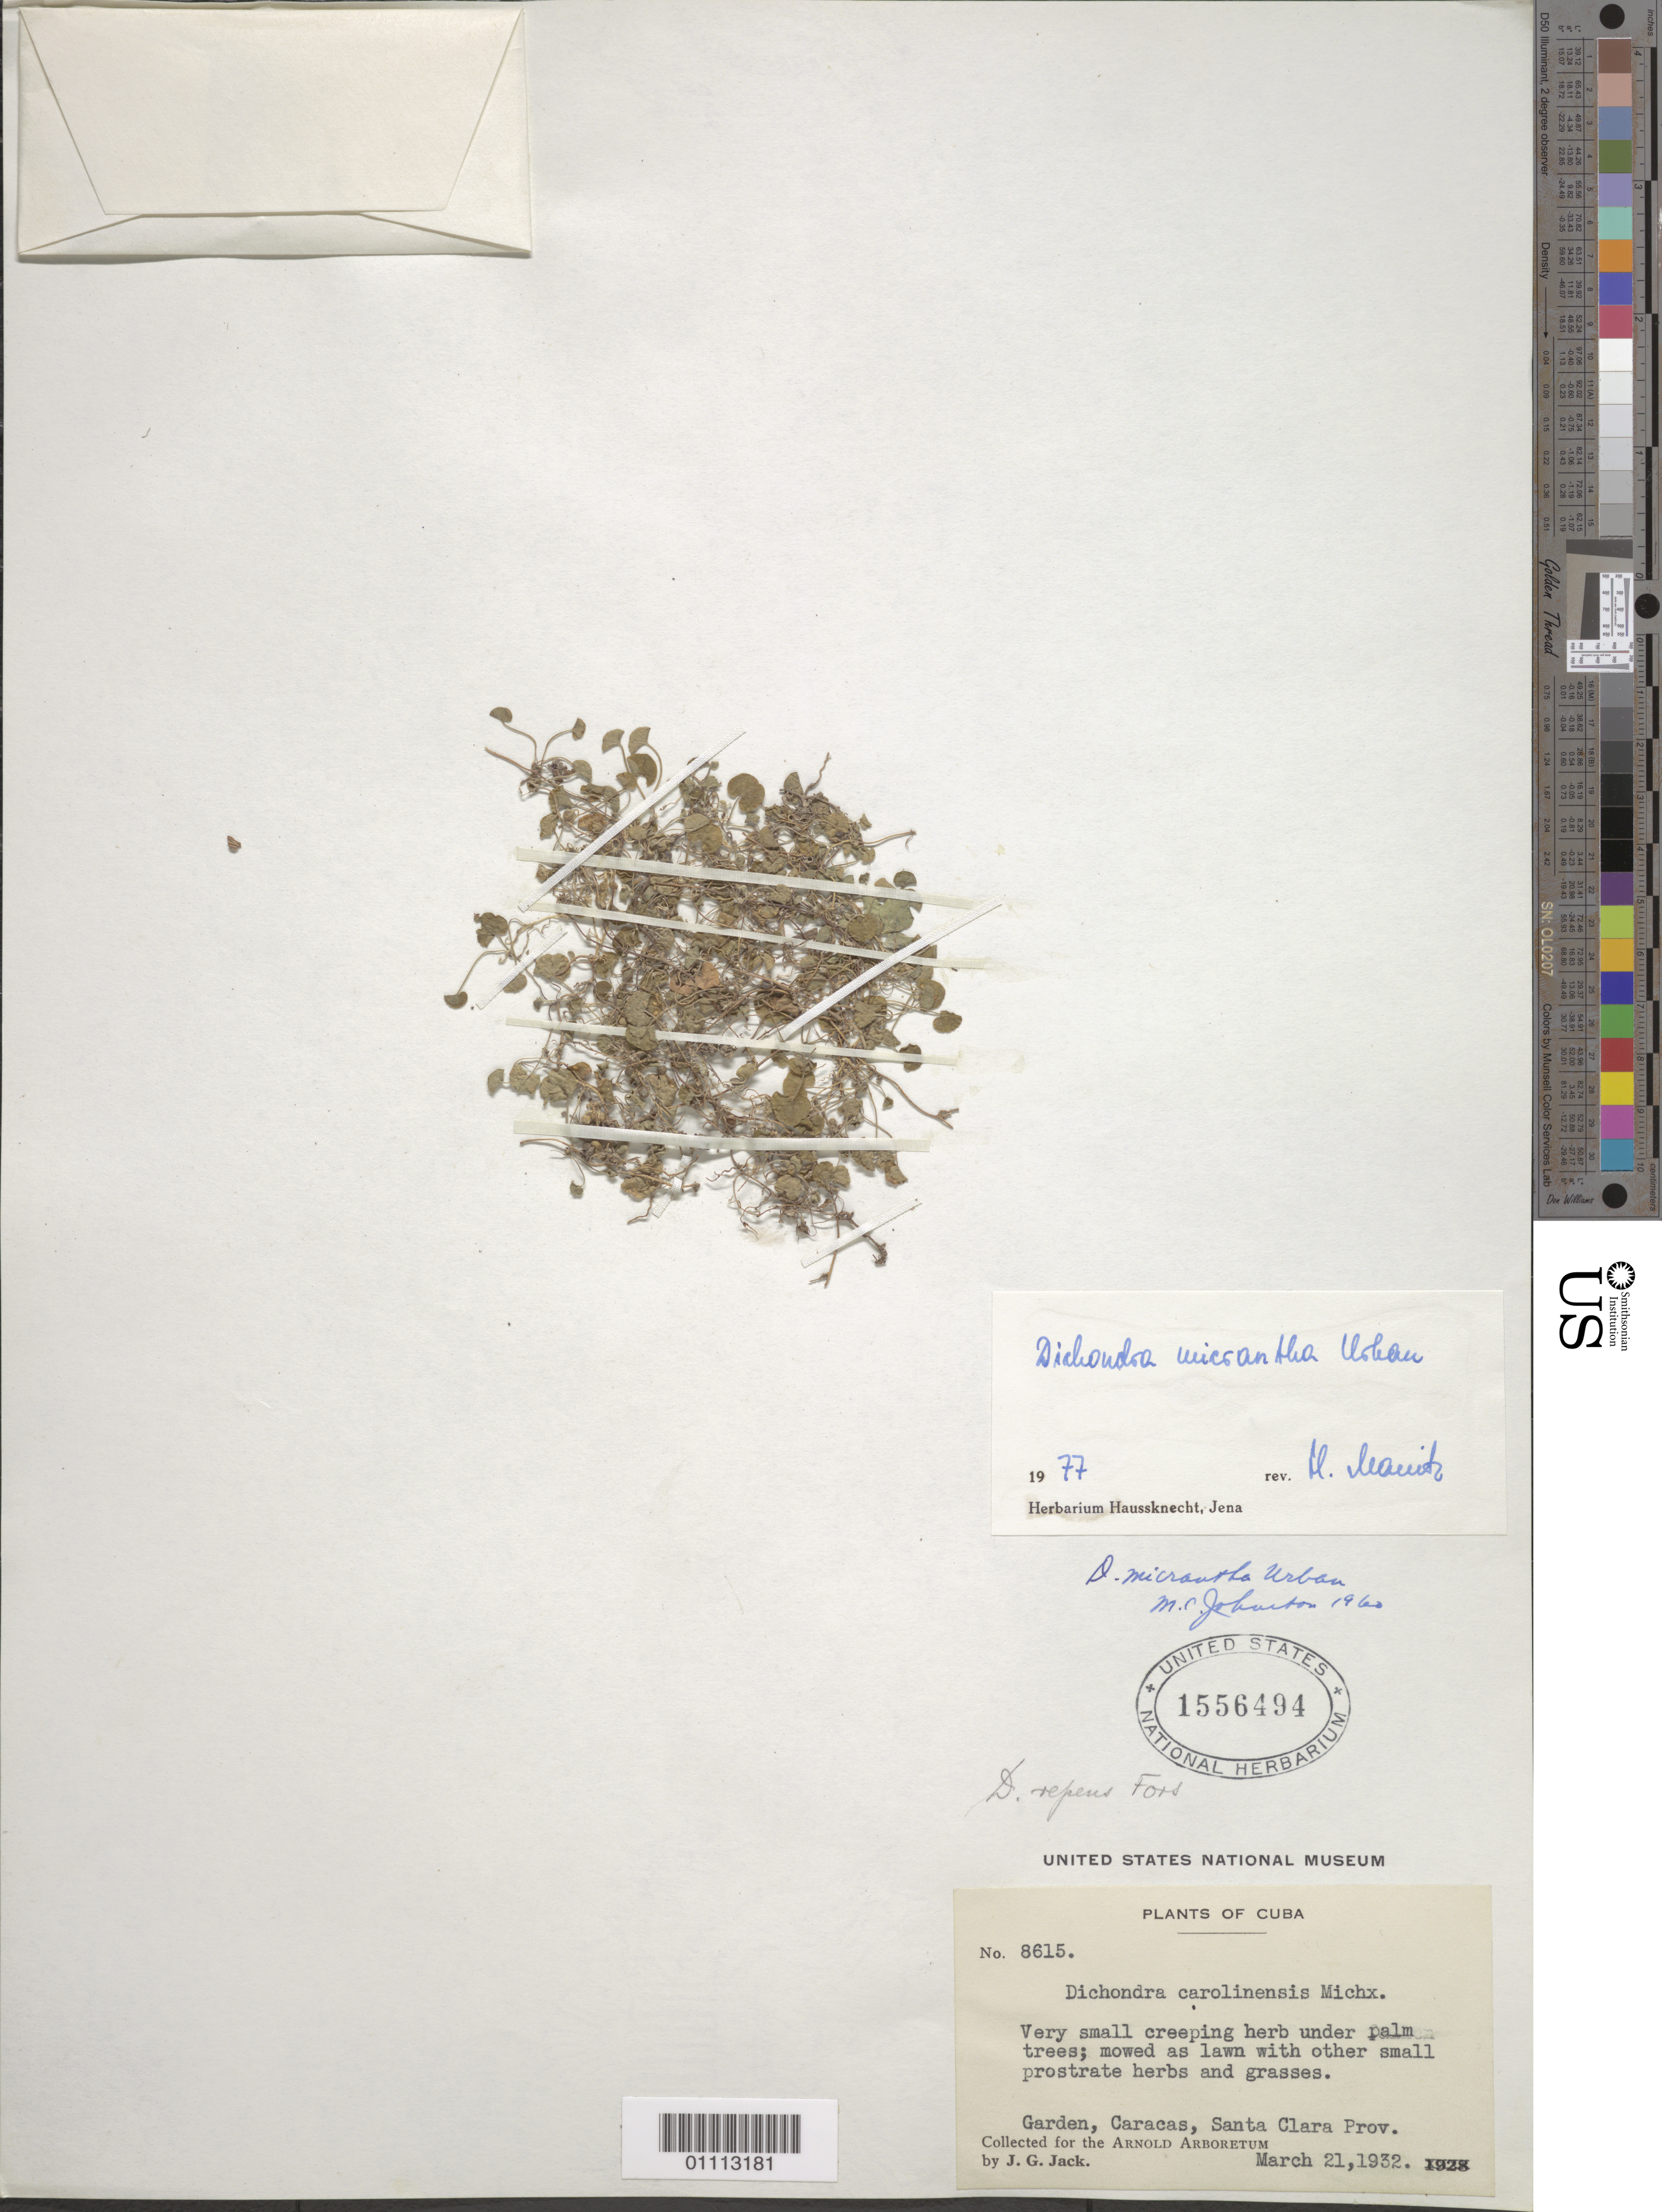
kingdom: Plantae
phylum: Tracheophyta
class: Magnoliopsida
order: Solanales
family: Convolvulaceae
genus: Dichondra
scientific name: Dichondra micrantha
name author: Urb.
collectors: J. G. Jack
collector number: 8615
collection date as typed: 21 Mar 1932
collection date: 1932-03-21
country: Cuba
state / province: Cienfuegos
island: Cuba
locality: Garden, Caracas, Santa Clara Prov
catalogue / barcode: US 1556494